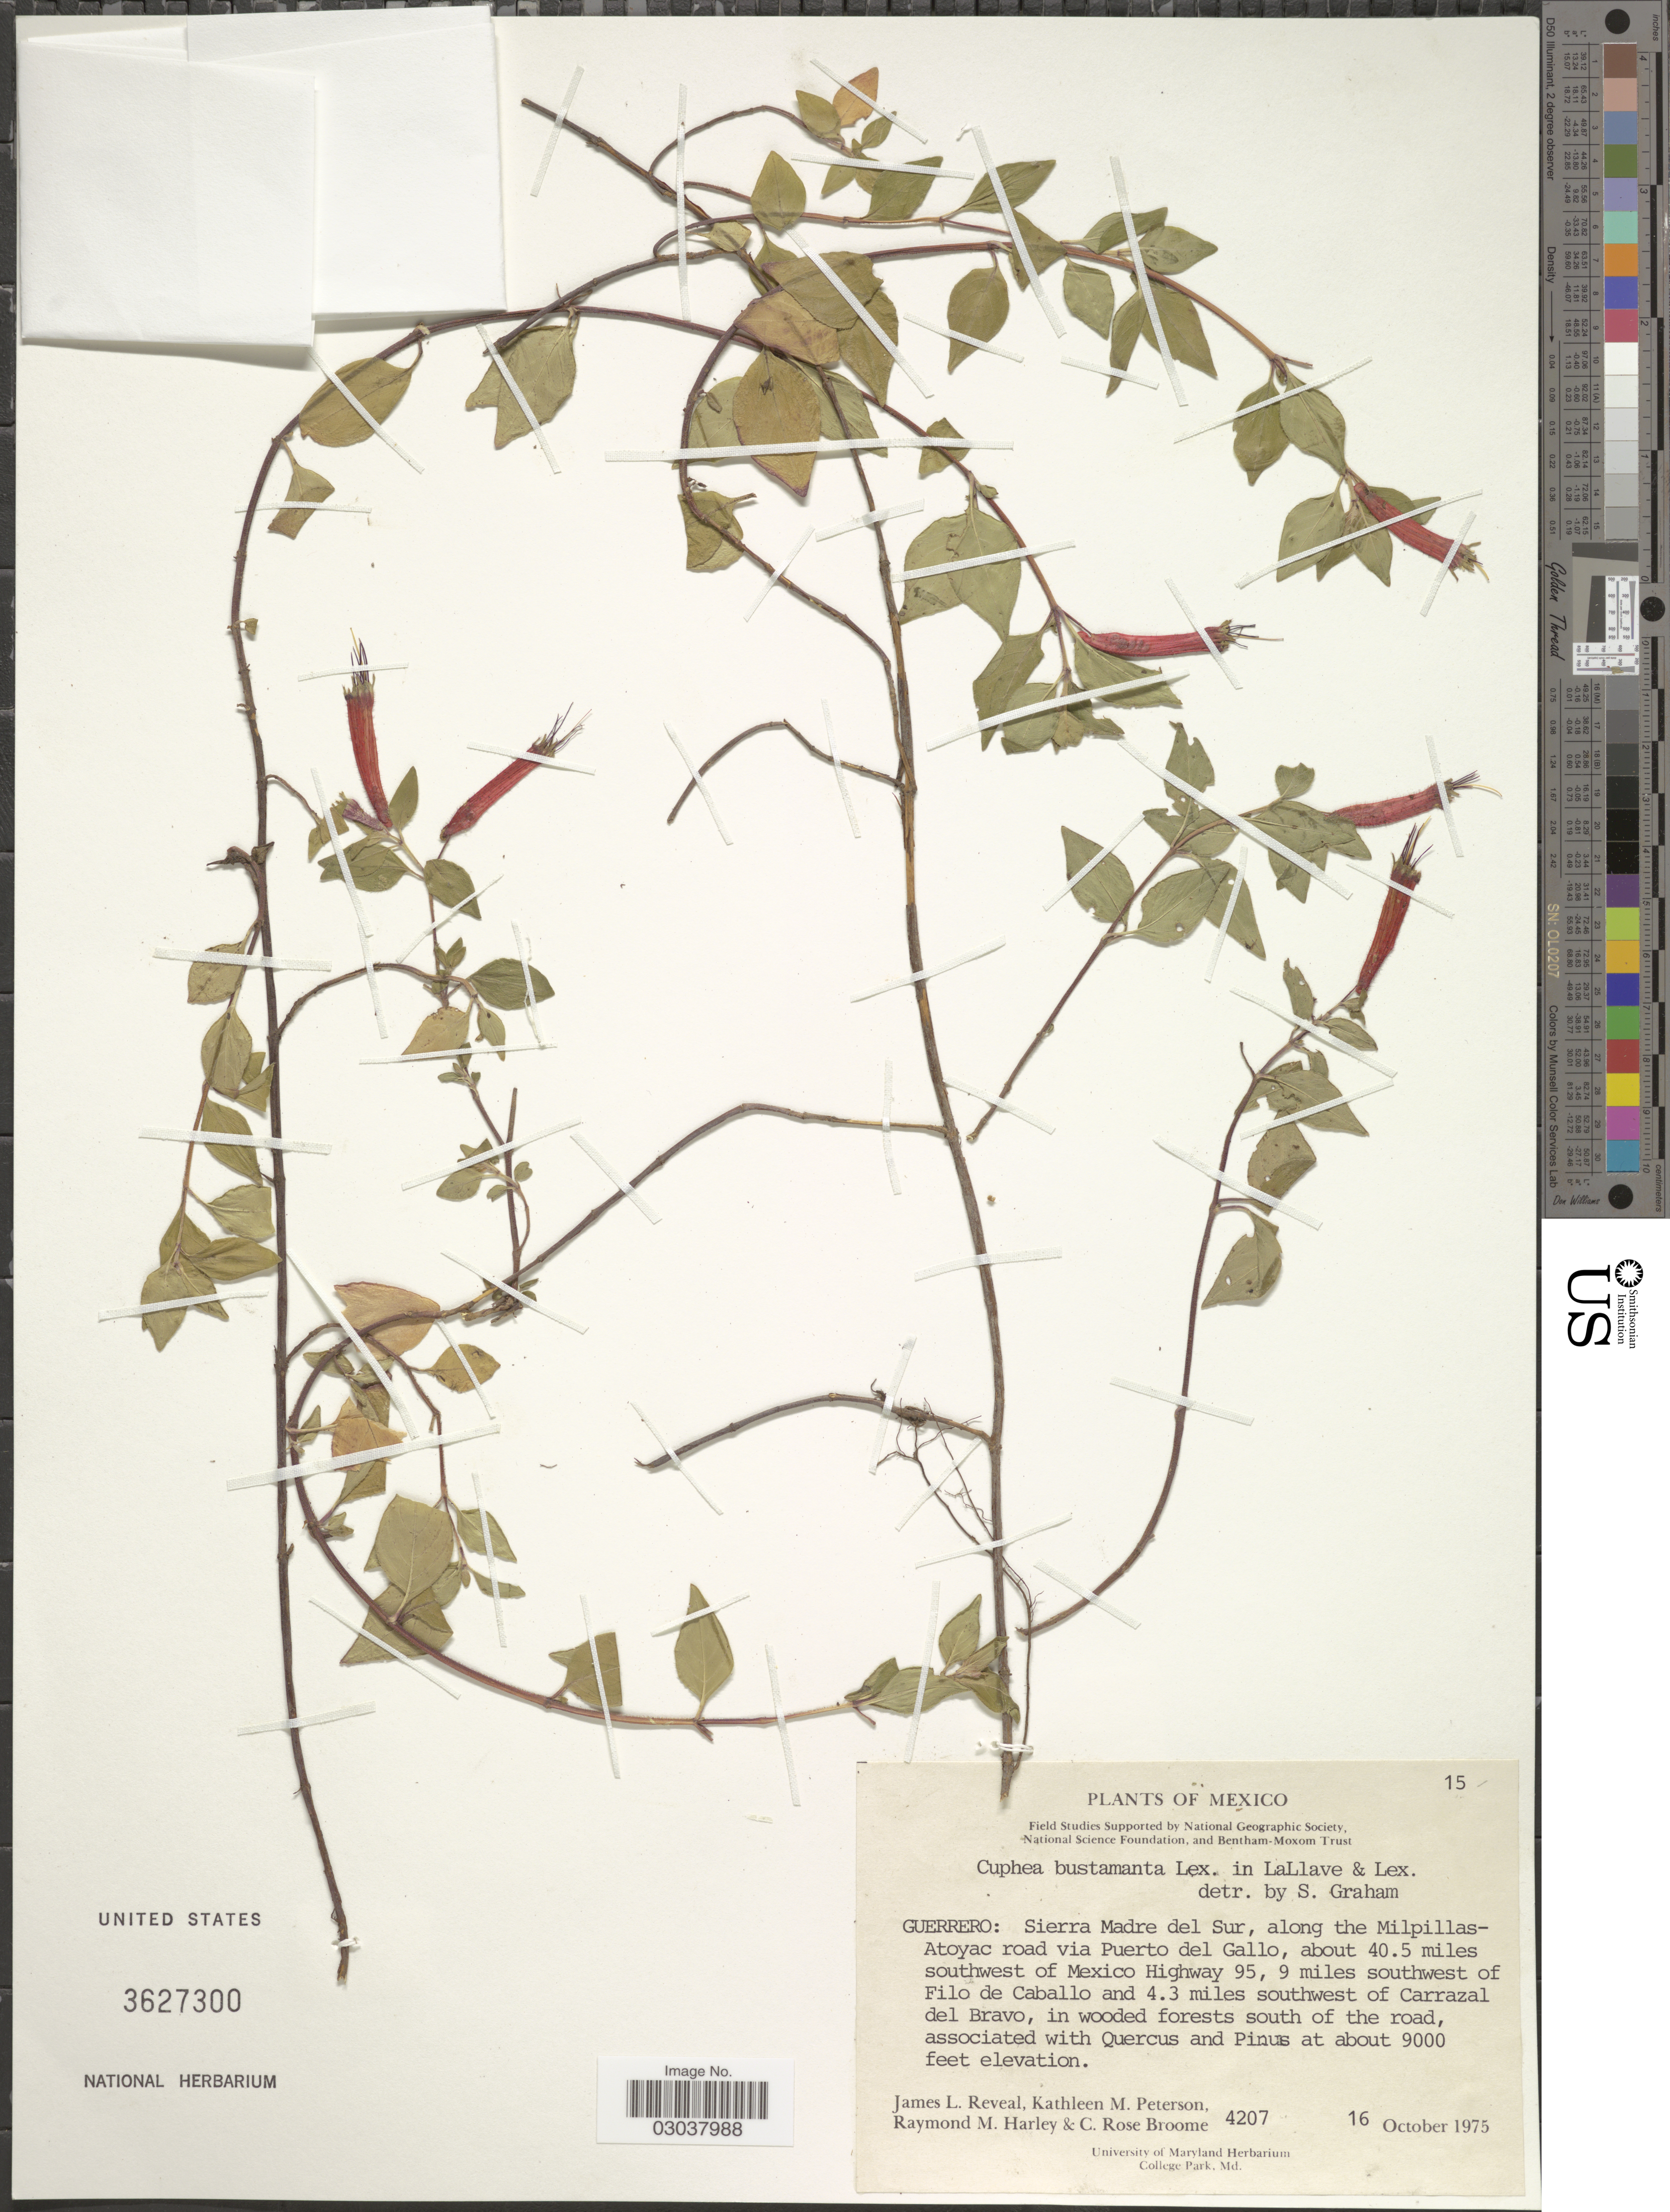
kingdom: Plantae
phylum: Tracheophyta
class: Magnoliopsida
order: Myrtales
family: Lythraceae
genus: Cuphea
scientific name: Cuphea bustamanta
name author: Lex.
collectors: J. L. Reveal, K. Peterson, R. M. Harley & C. R. Broome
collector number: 4207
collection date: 1975-10-16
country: Mexico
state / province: Guerrero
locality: Sierra Madre del Sur, along the Milpillas-Atoyac road via Puerto del Gallo, about 40.5 miles southwest of Mexico Highway 95, 9 moiles southwest of Filo de Caballo and 4.3 miles southwest of Carrazal del Bravo.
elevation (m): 2743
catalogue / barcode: US 3627300